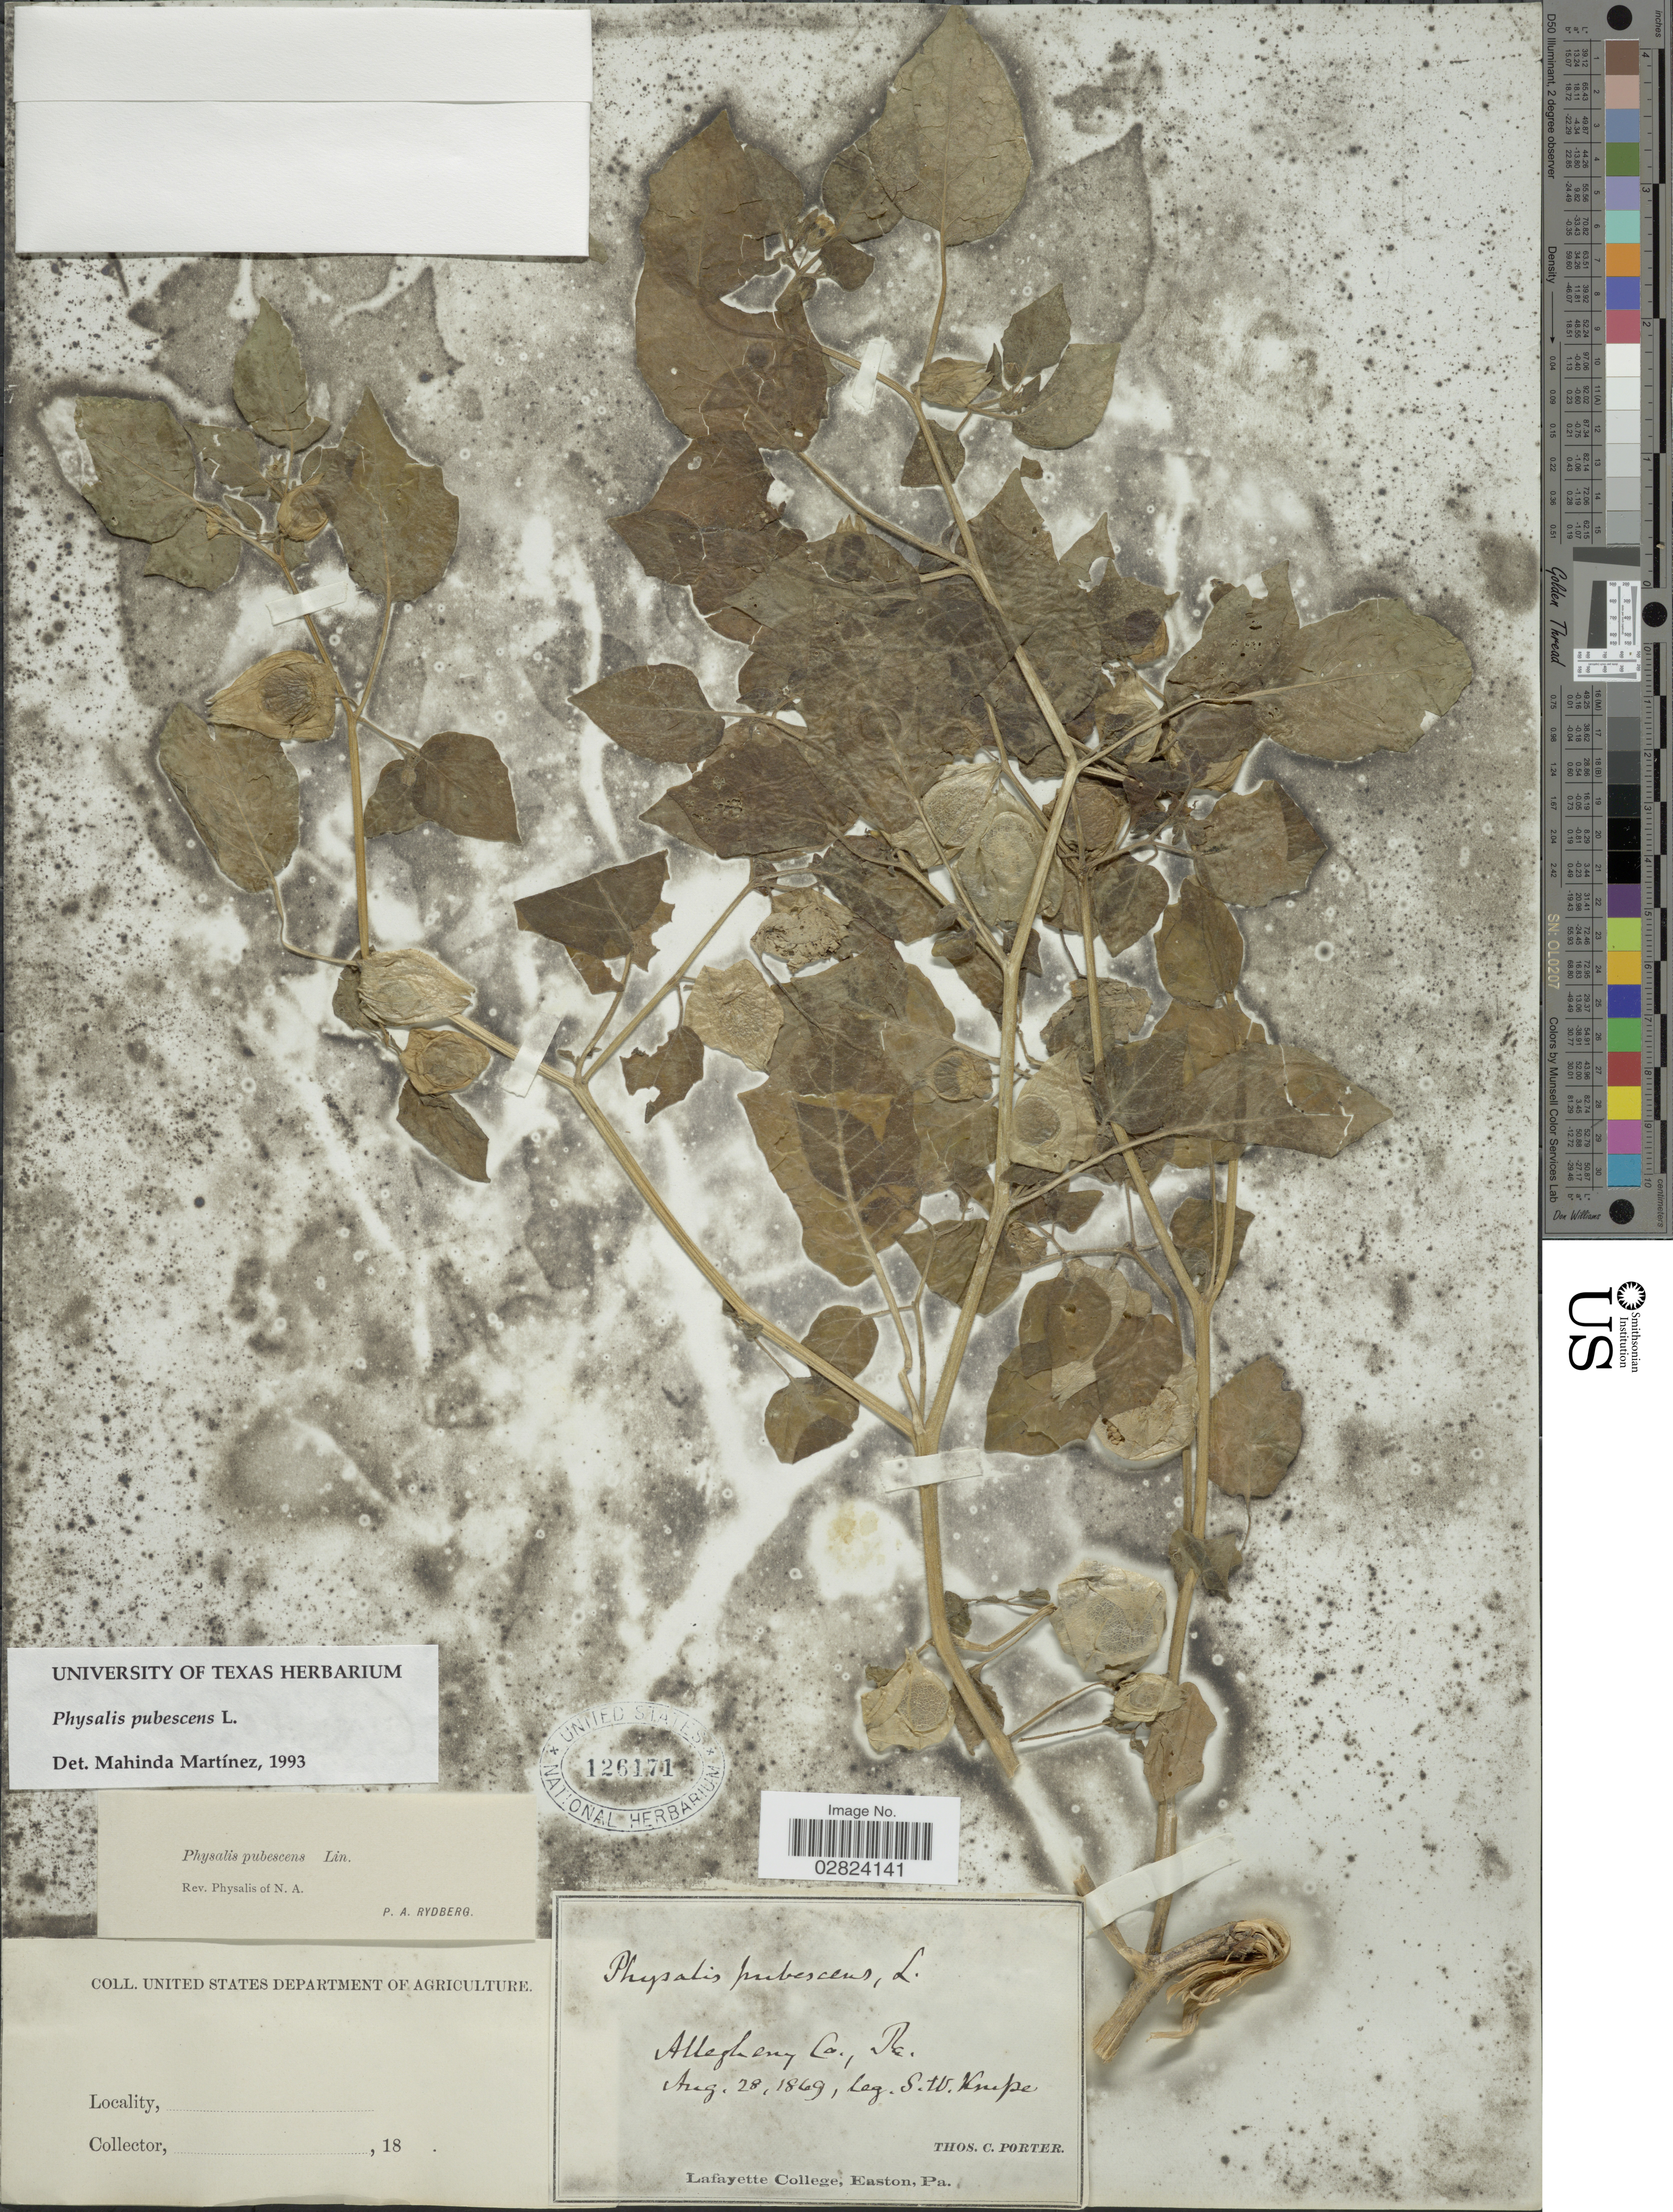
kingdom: Plantae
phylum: Tracheophyta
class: Magnoliopsida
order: Solanales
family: Solanaceae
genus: Physalis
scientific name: Physalis pubescens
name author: L.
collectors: S. Knipe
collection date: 1869-08-28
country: United States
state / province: Florida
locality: Allegheny Co.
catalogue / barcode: US 126171